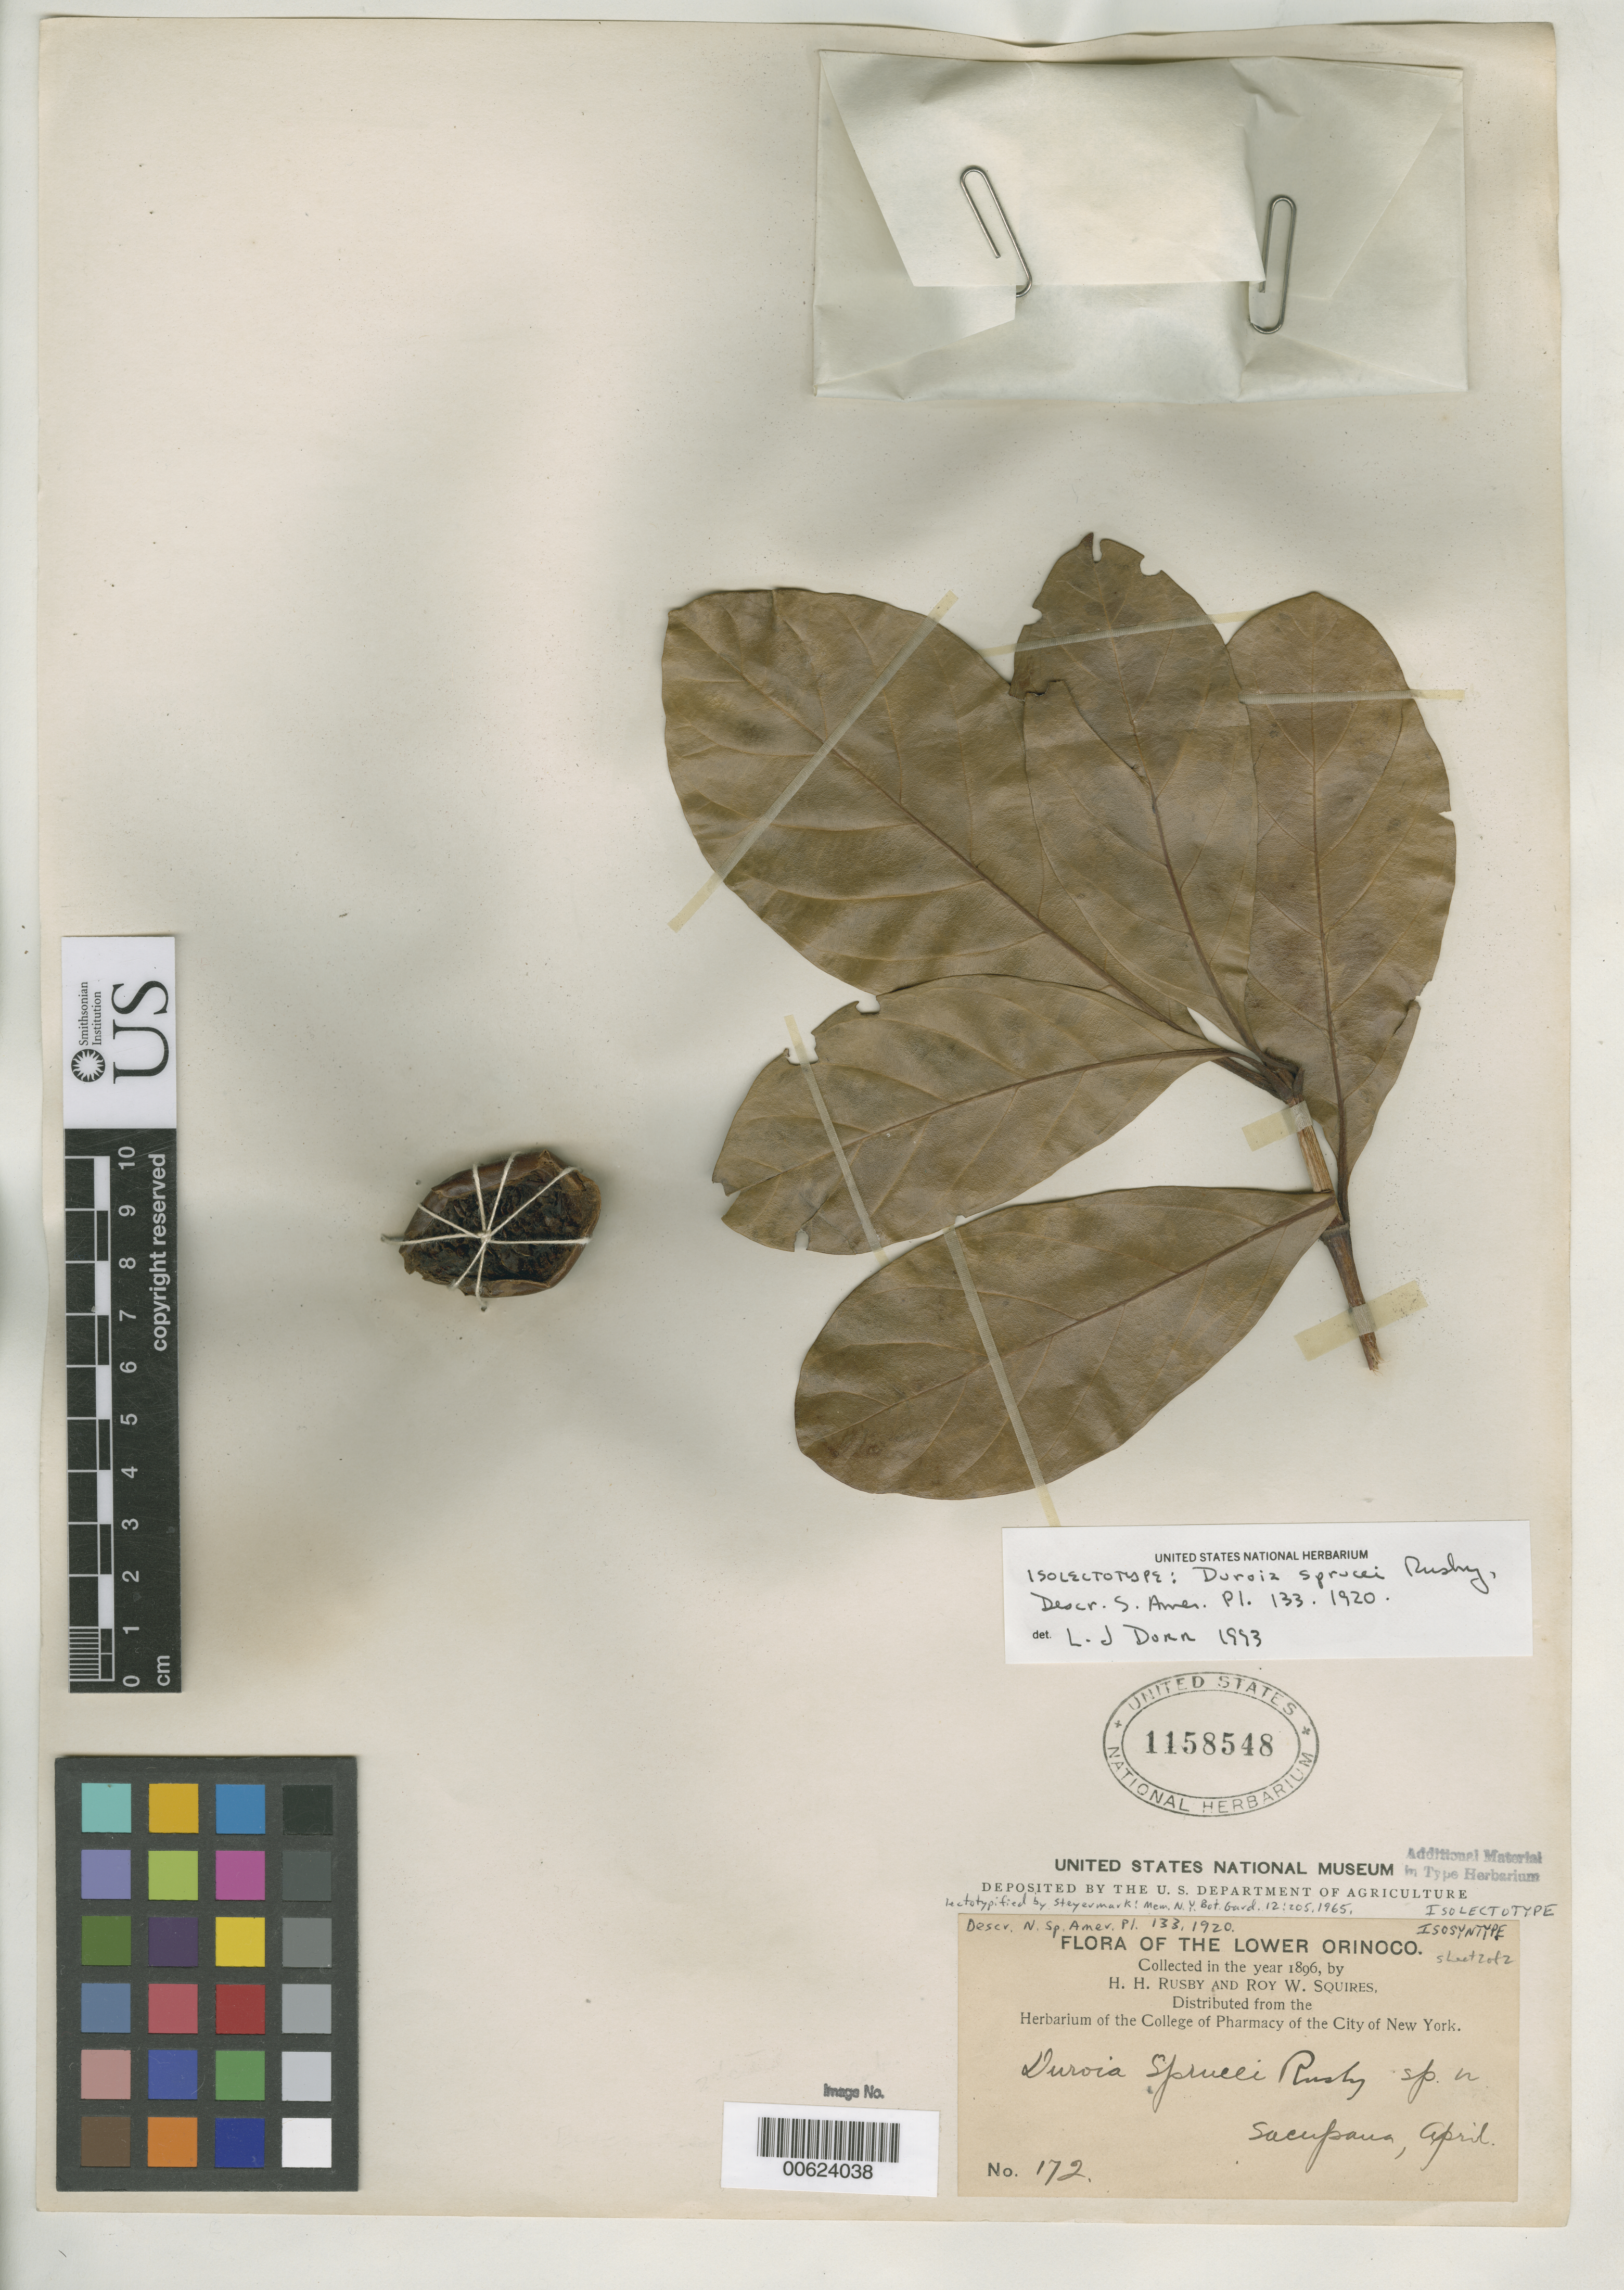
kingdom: Plantae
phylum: Tracheophyta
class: Magnoliopsida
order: Gentianales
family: Rubiaceae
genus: Duroia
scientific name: Duroia sprucei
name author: Rusby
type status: Isolectotype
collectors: H. H. Rusby & R. Squires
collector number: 172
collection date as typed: April 1896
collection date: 1896-04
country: Venezuela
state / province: Delta Amacuro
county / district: Antonio Díaz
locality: Lower Orinoco, Sacupana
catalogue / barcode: US 1158548